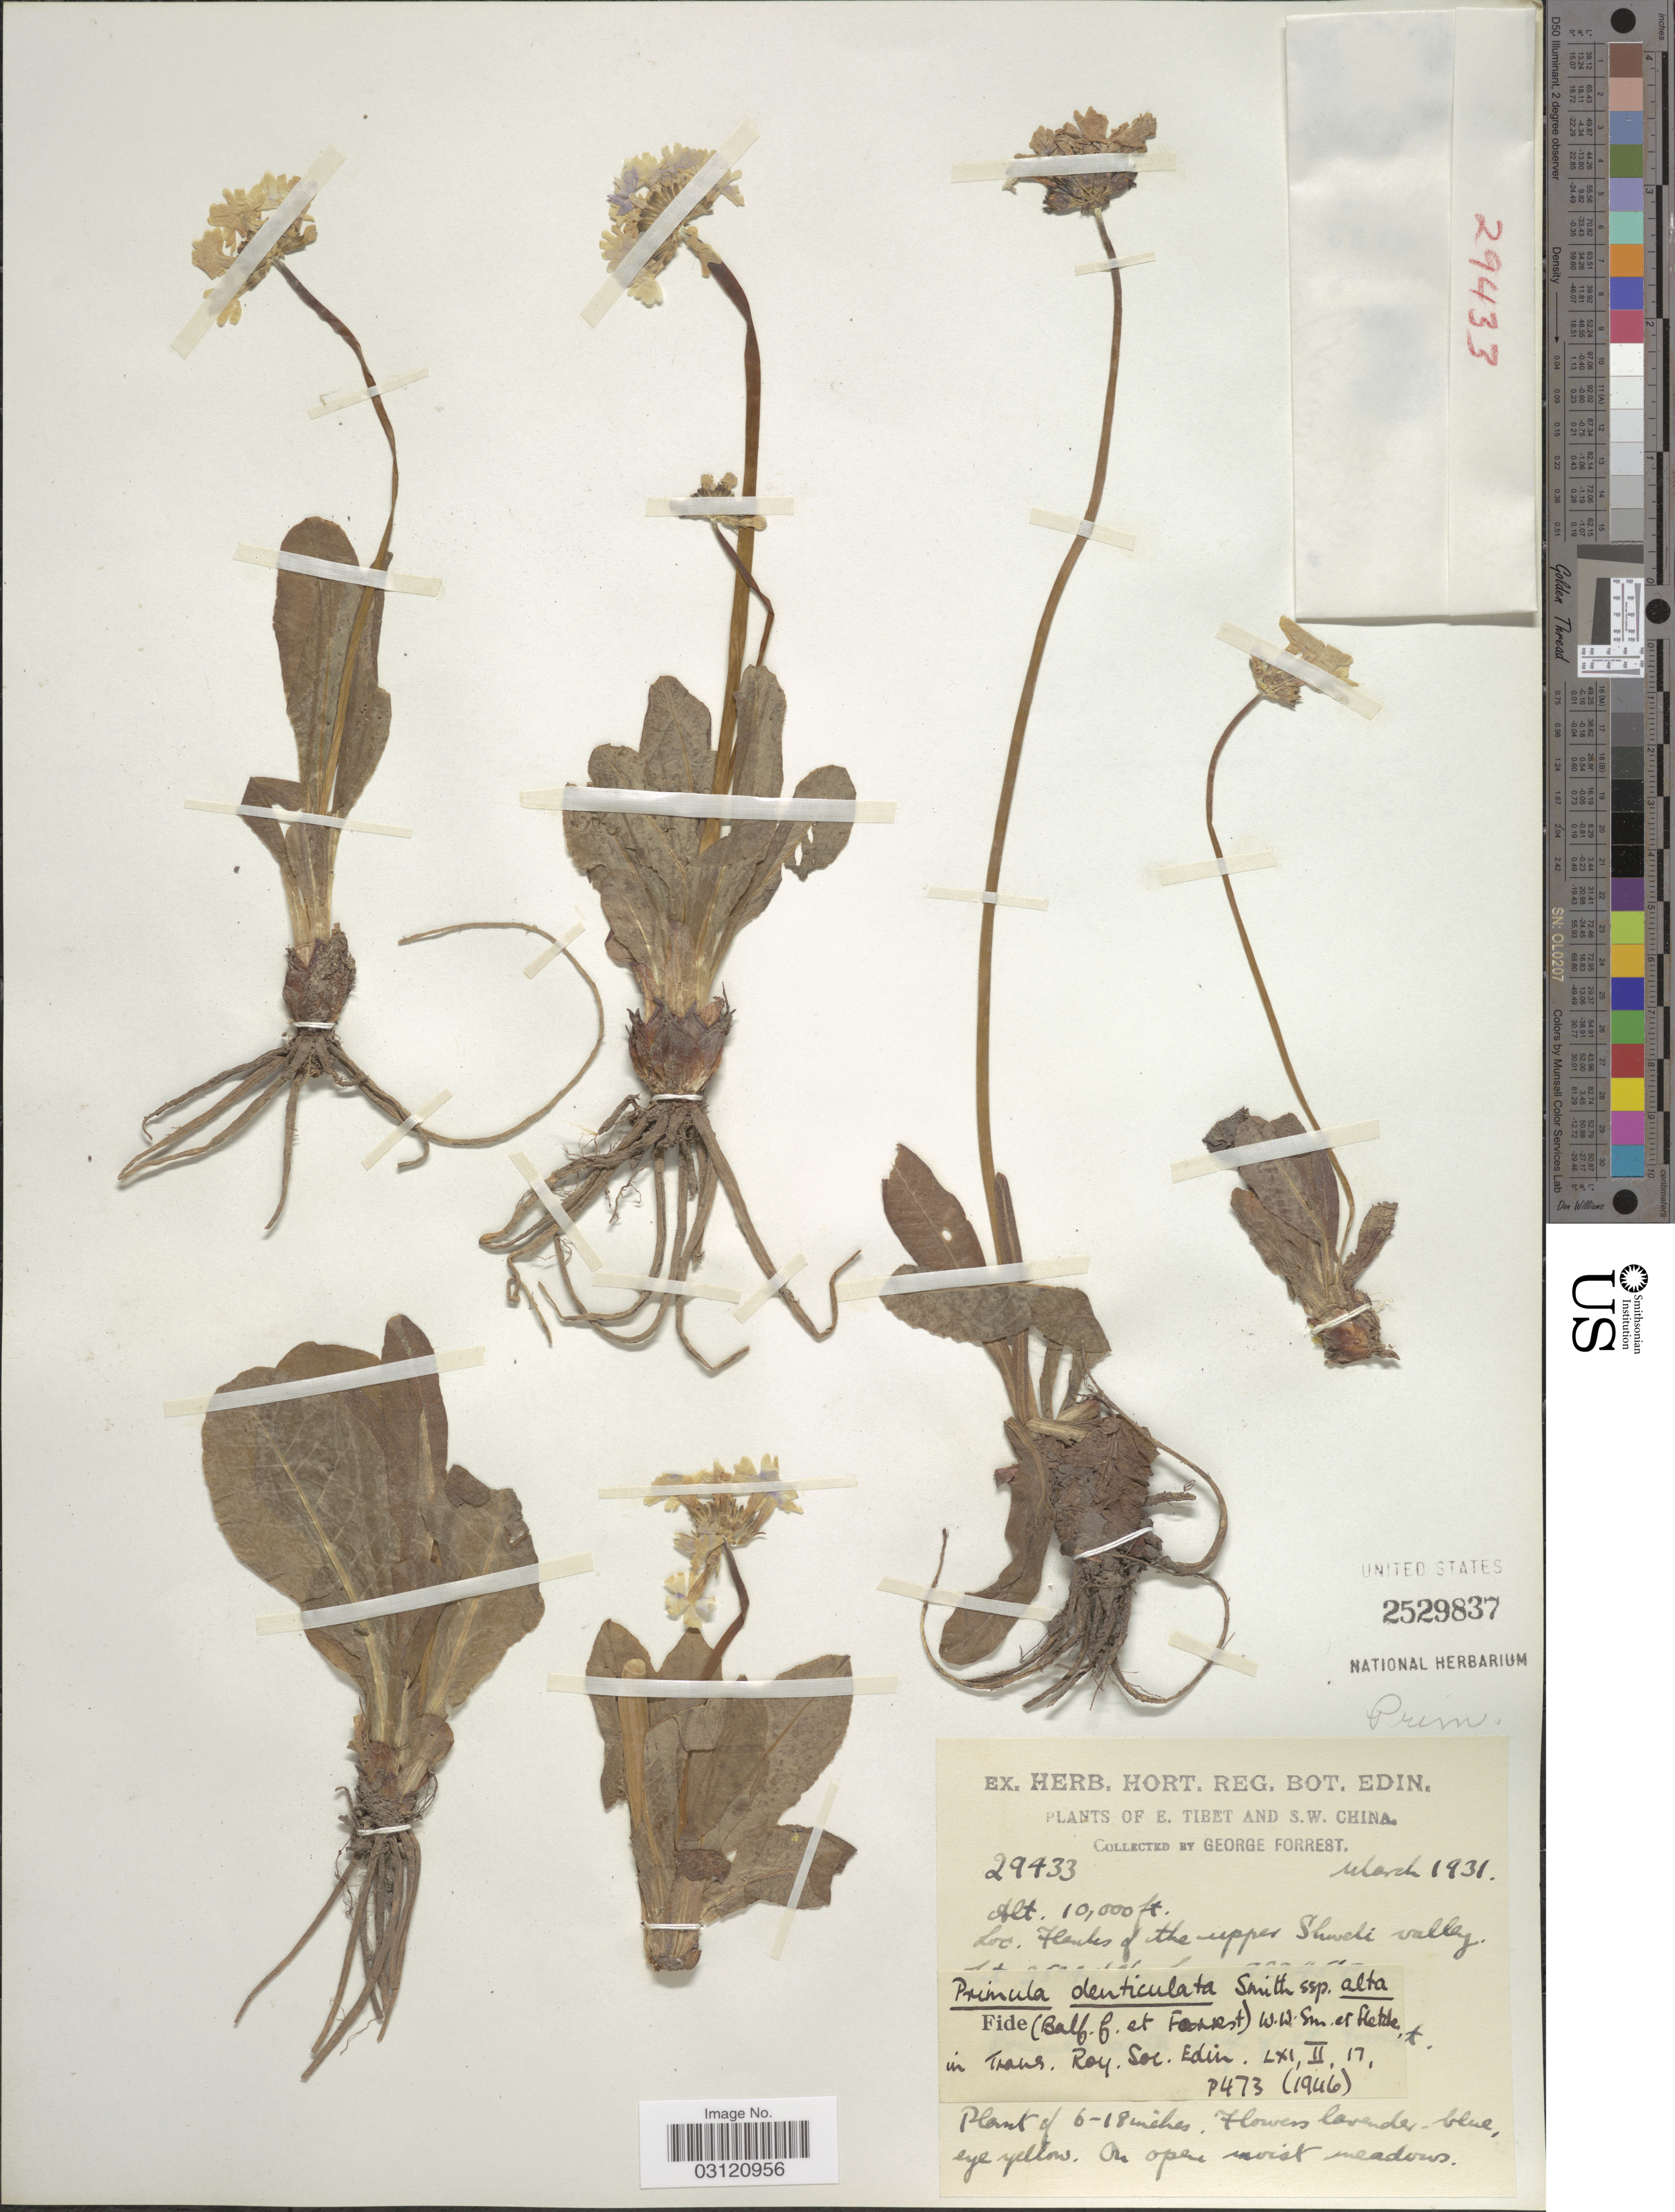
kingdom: Plantae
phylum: Tracheophyta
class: Magnoliopsida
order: Ericales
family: Primulaceae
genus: Primula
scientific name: Primula denticulata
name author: Sm.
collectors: G. Forrest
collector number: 29433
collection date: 1931-03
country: China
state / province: Xizang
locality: E. Tibet and S.W. China. Flanks of the upper Shweli valley. [illegible text]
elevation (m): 3048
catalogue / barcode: US 2529837